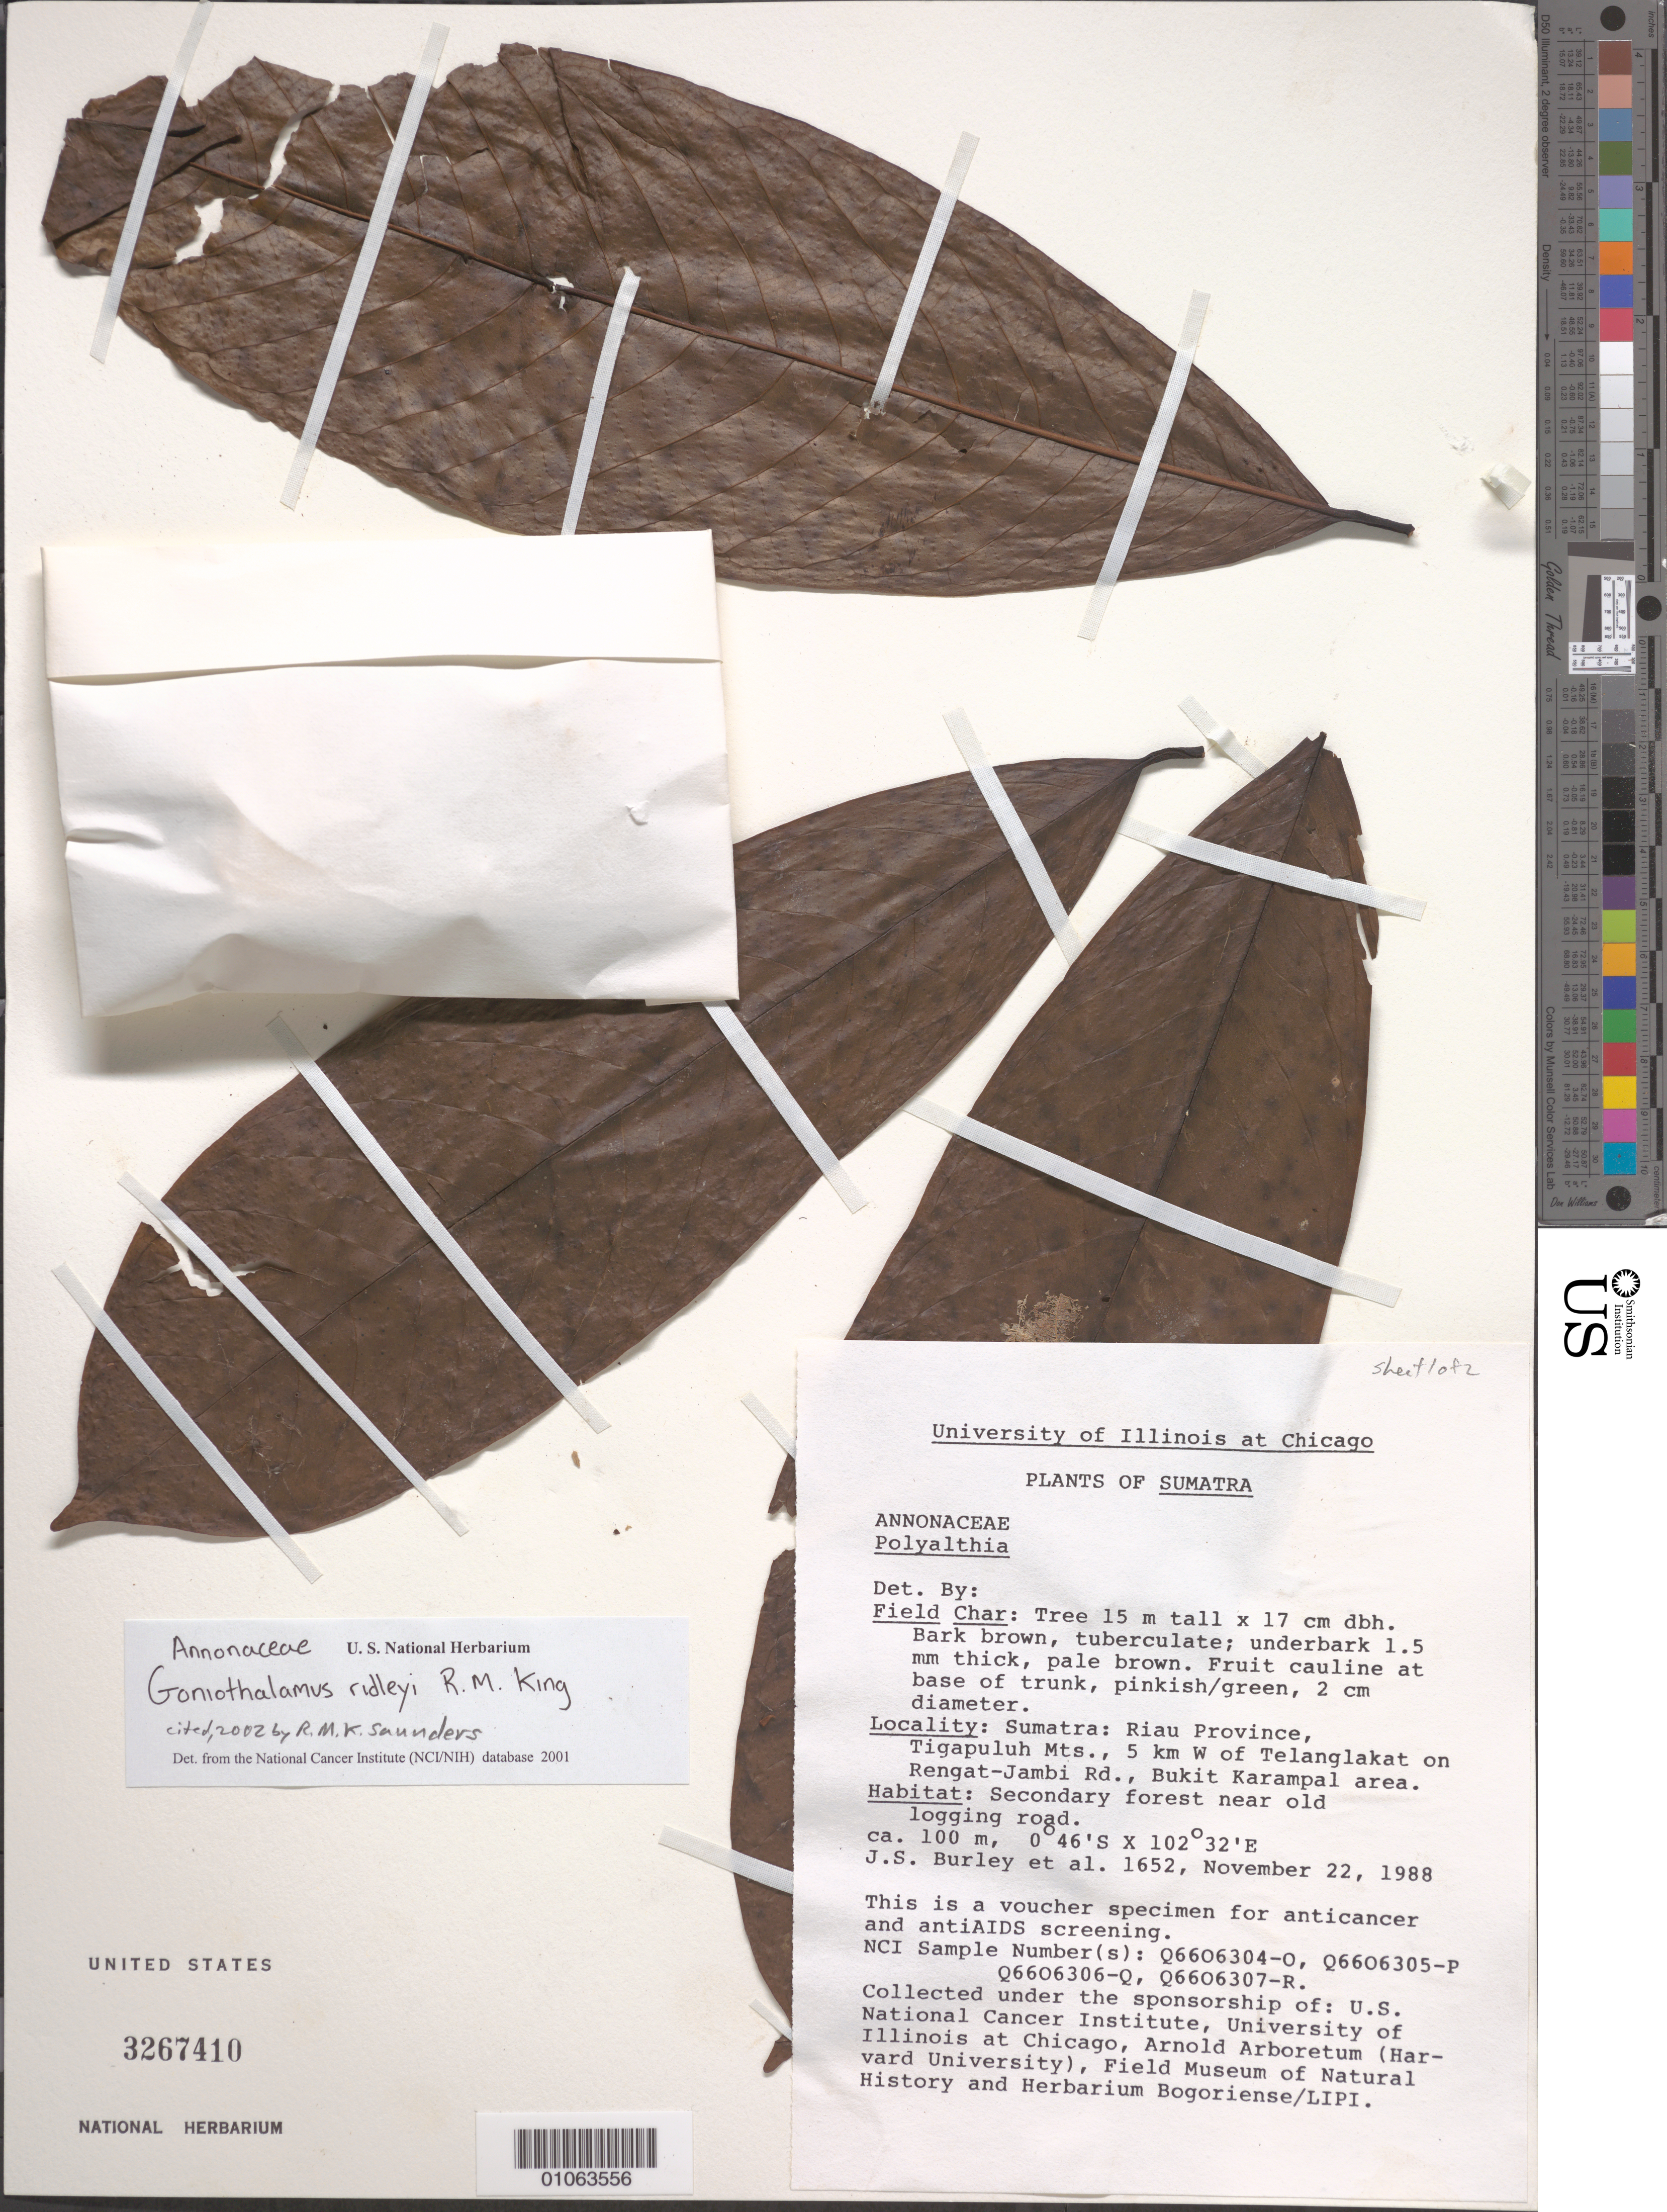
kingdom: Plantae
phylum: Tracheophyta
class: Magnoliopsida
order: Magnoliales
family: Annonaceae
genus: Goniothalamus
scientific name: Goniothalamus ridleyi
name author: R.M. King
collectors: J. S. Burley & et al.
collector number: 1652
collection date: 1988-11-22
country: Indonesia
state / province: Sumatra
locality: Riau Province, Tigapuluh Mts., 5 km W of Telanglakat on Rengat-Jambi Rd., Bukit Karampal area. Near old logging road.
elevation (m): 100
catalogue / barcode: US 3267410